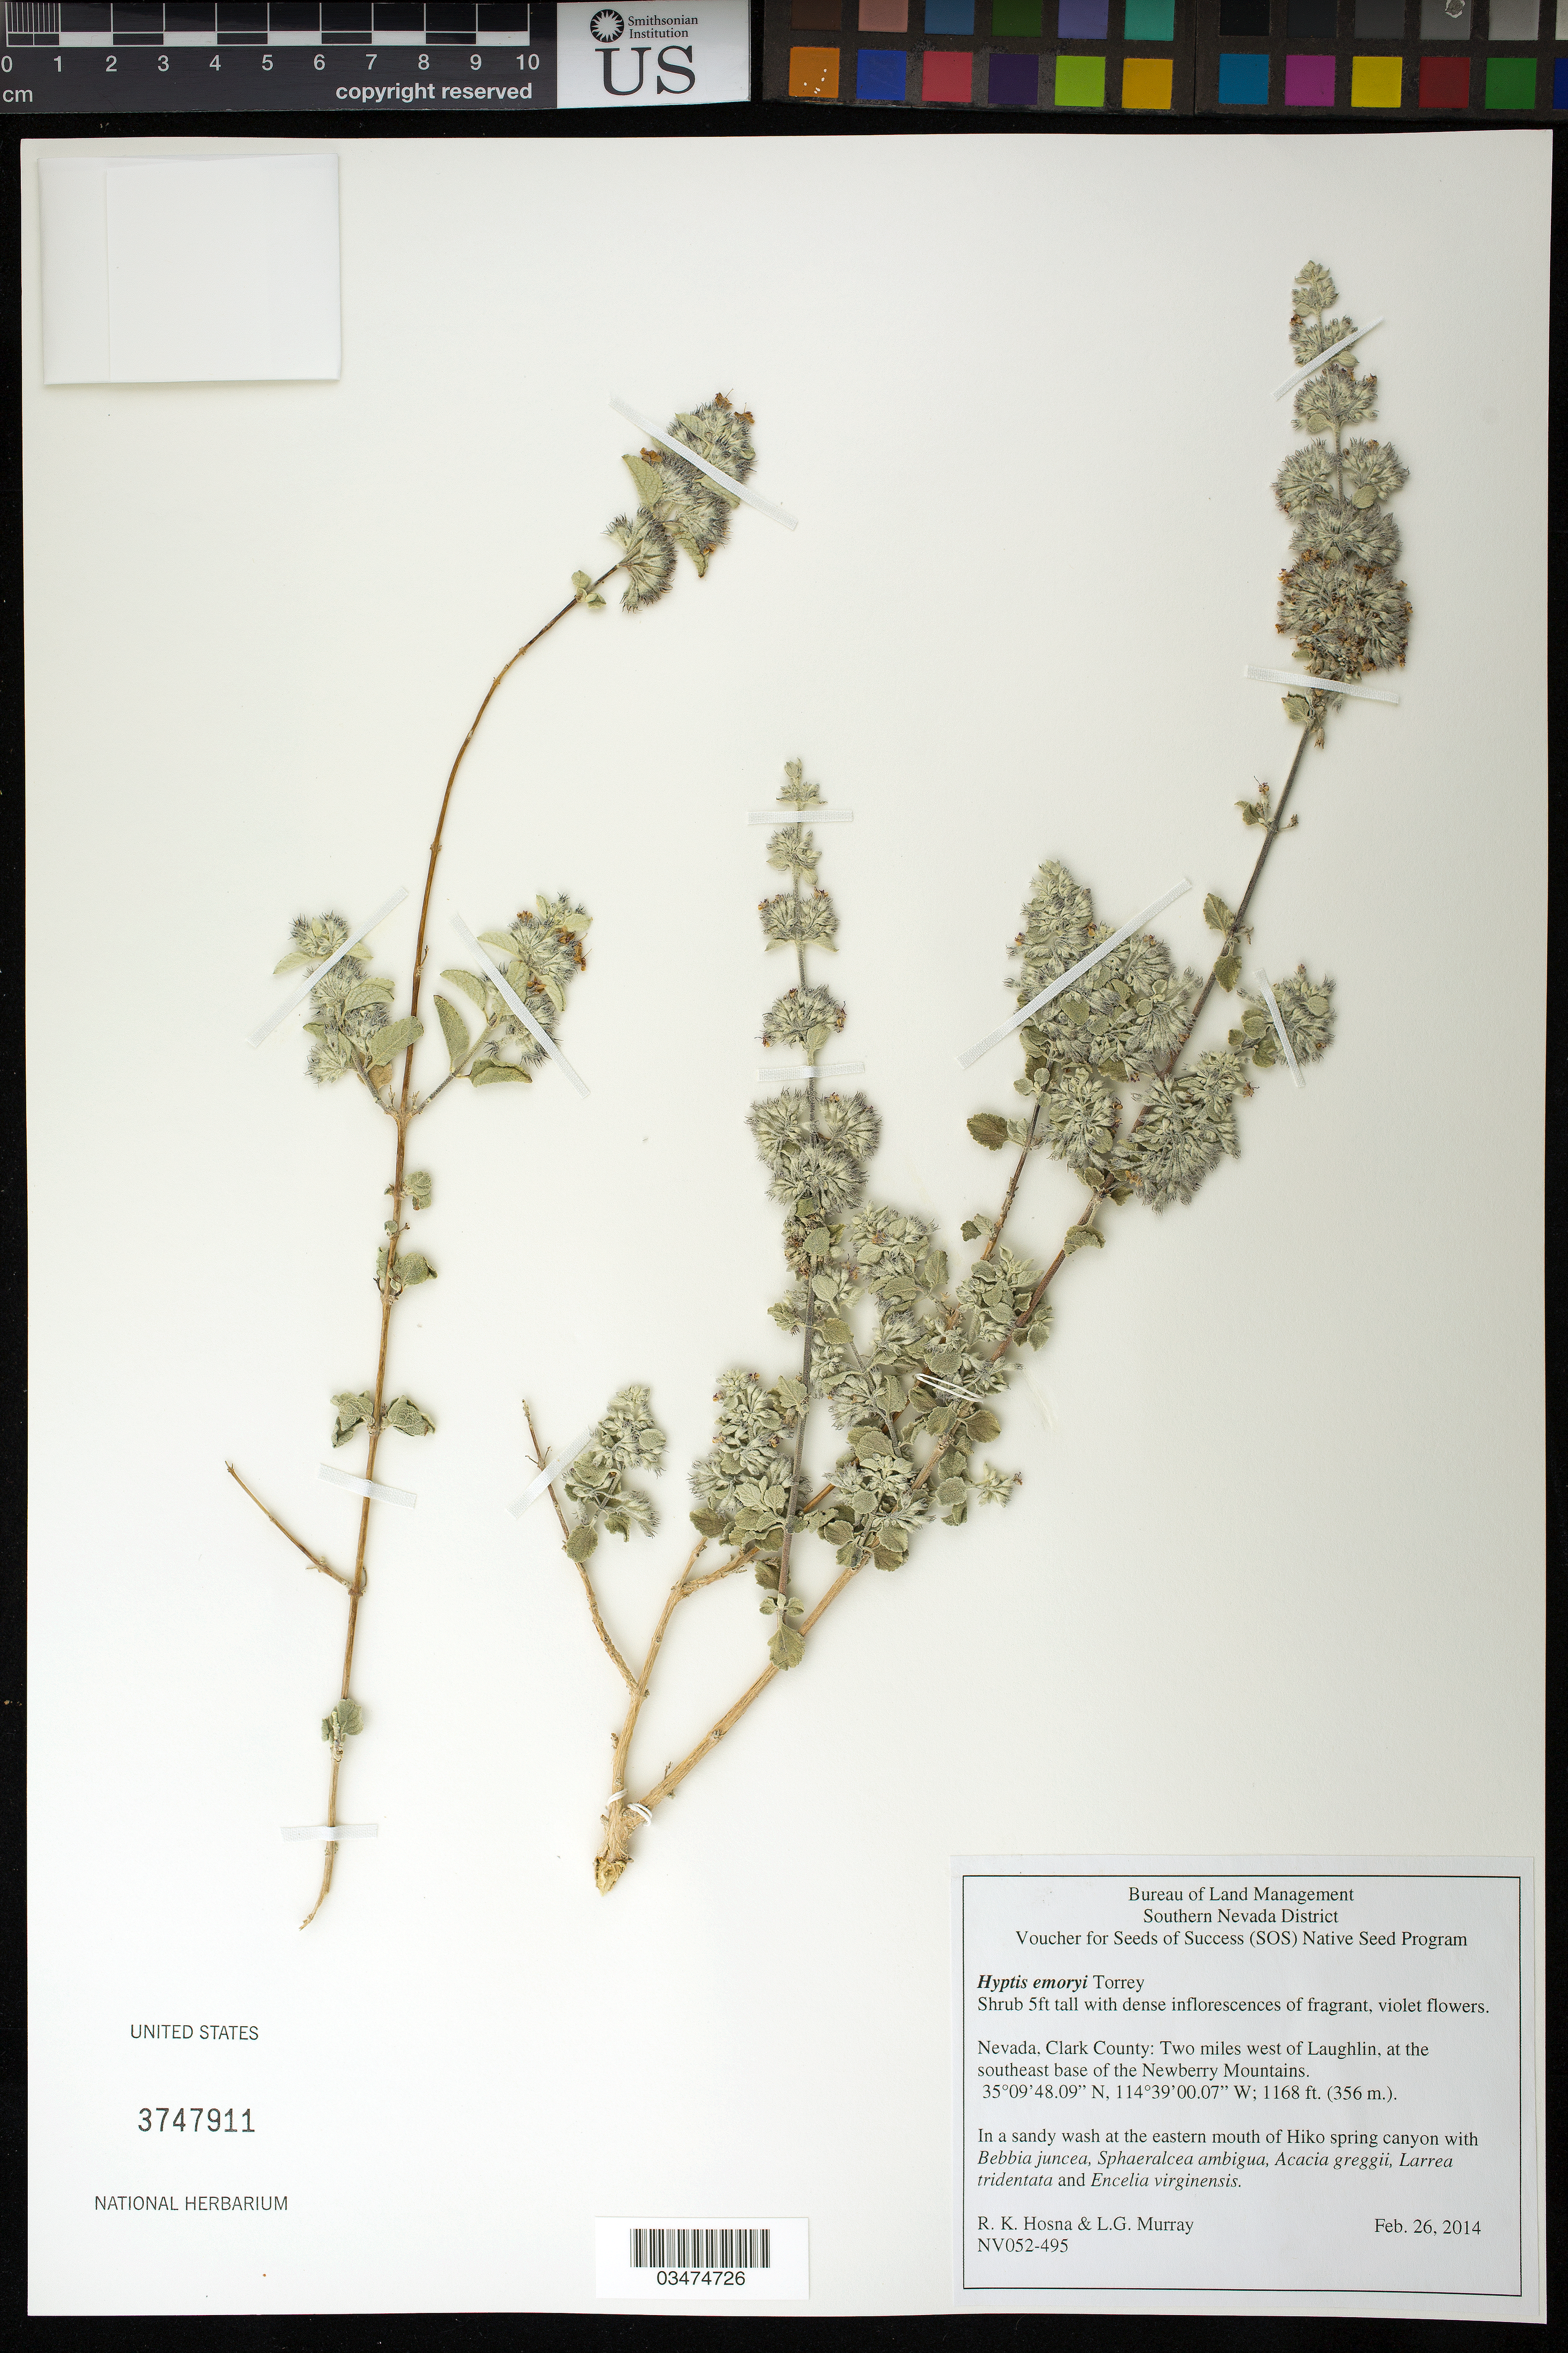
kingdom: Plantae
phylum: Tracheophyta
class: Magnoliopsida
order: Lamiales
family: Lamiaceae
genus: Hyptis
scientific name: Hyptis emoryi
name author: Torr. in Ives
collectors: R. Hosna & L. Murray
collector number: NV052-495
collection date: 2014-02-26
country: United States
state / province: Nevada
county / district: Clark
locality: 2 mi. W of Laughlin, SE base of the Newberry Mts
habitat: Sandy wash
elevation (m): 356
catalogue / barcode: US 3747911